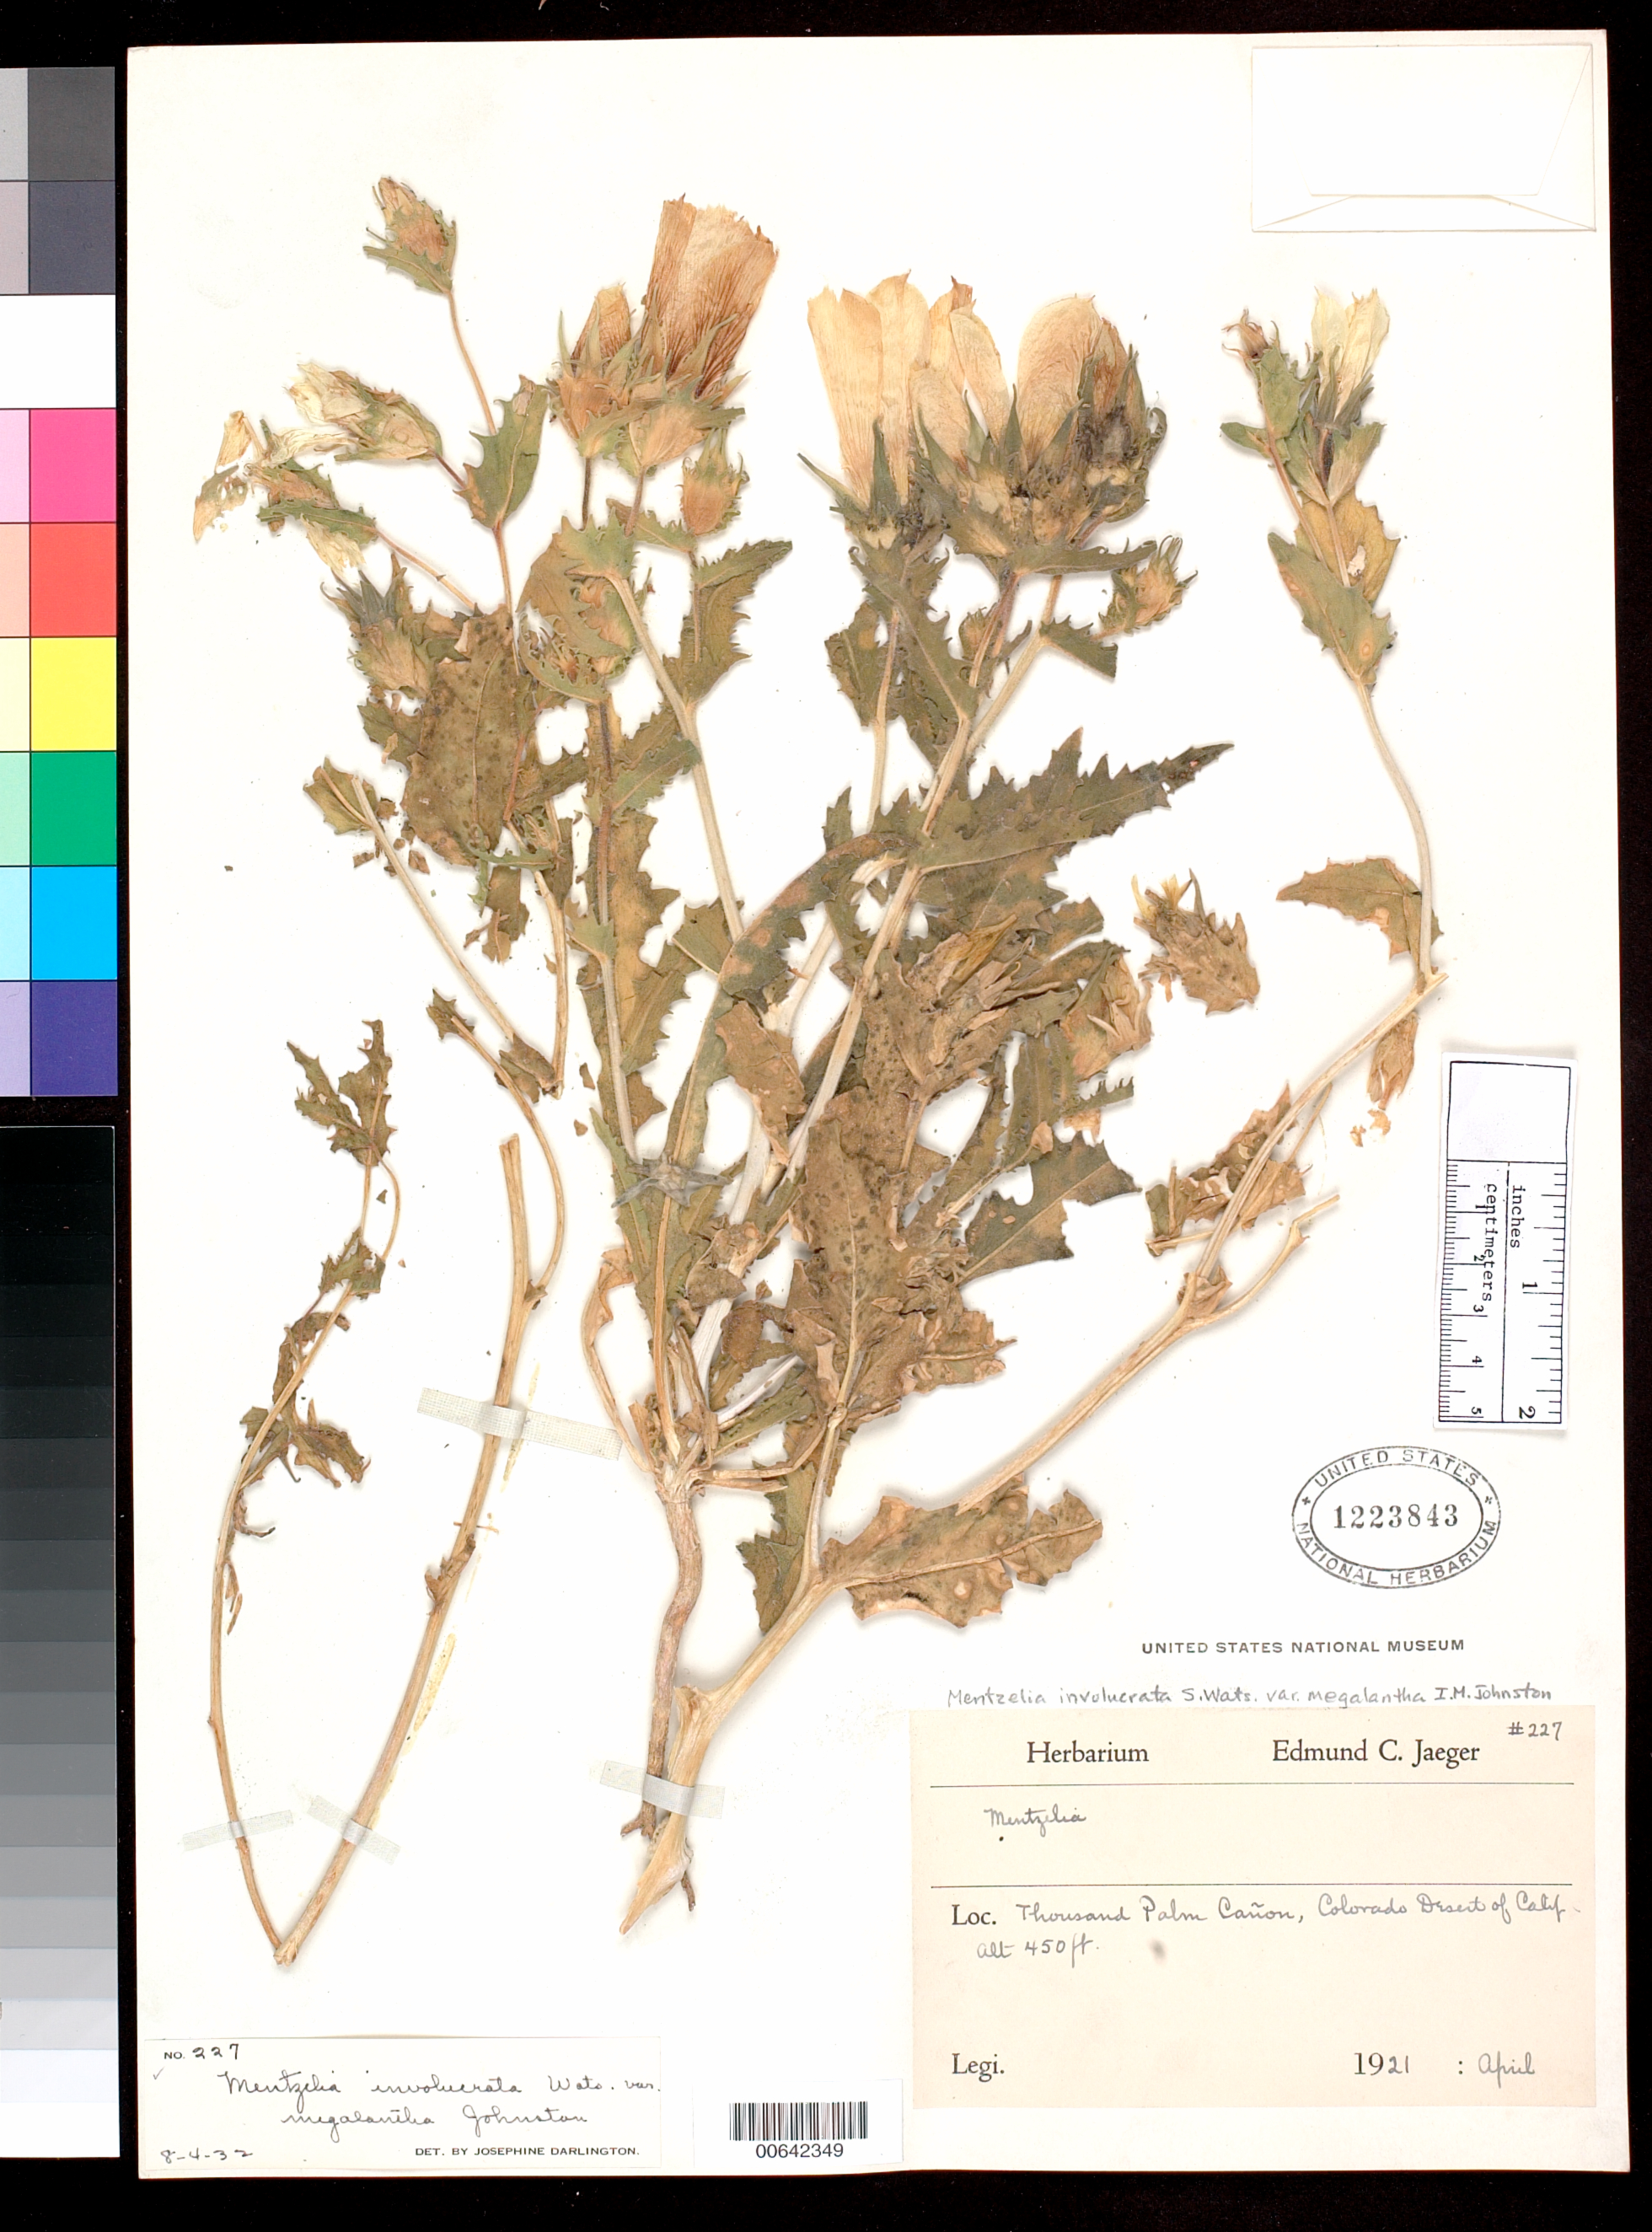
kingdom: Plantae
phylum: Tracheophyta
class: Magnoliopsida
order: Cornales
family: Loasaceae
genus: Mentzelia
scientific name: Mentzelia involucrata var. megalantha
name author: I.M. Johnst.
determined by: Darlington, J.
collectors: E. Jaeger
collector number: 227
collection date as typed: Apr 1921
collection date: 1921-04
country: United States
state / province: California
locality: Thousand Palm Cañon, Colorado Desert.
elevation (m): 137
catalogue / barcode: US 1223843